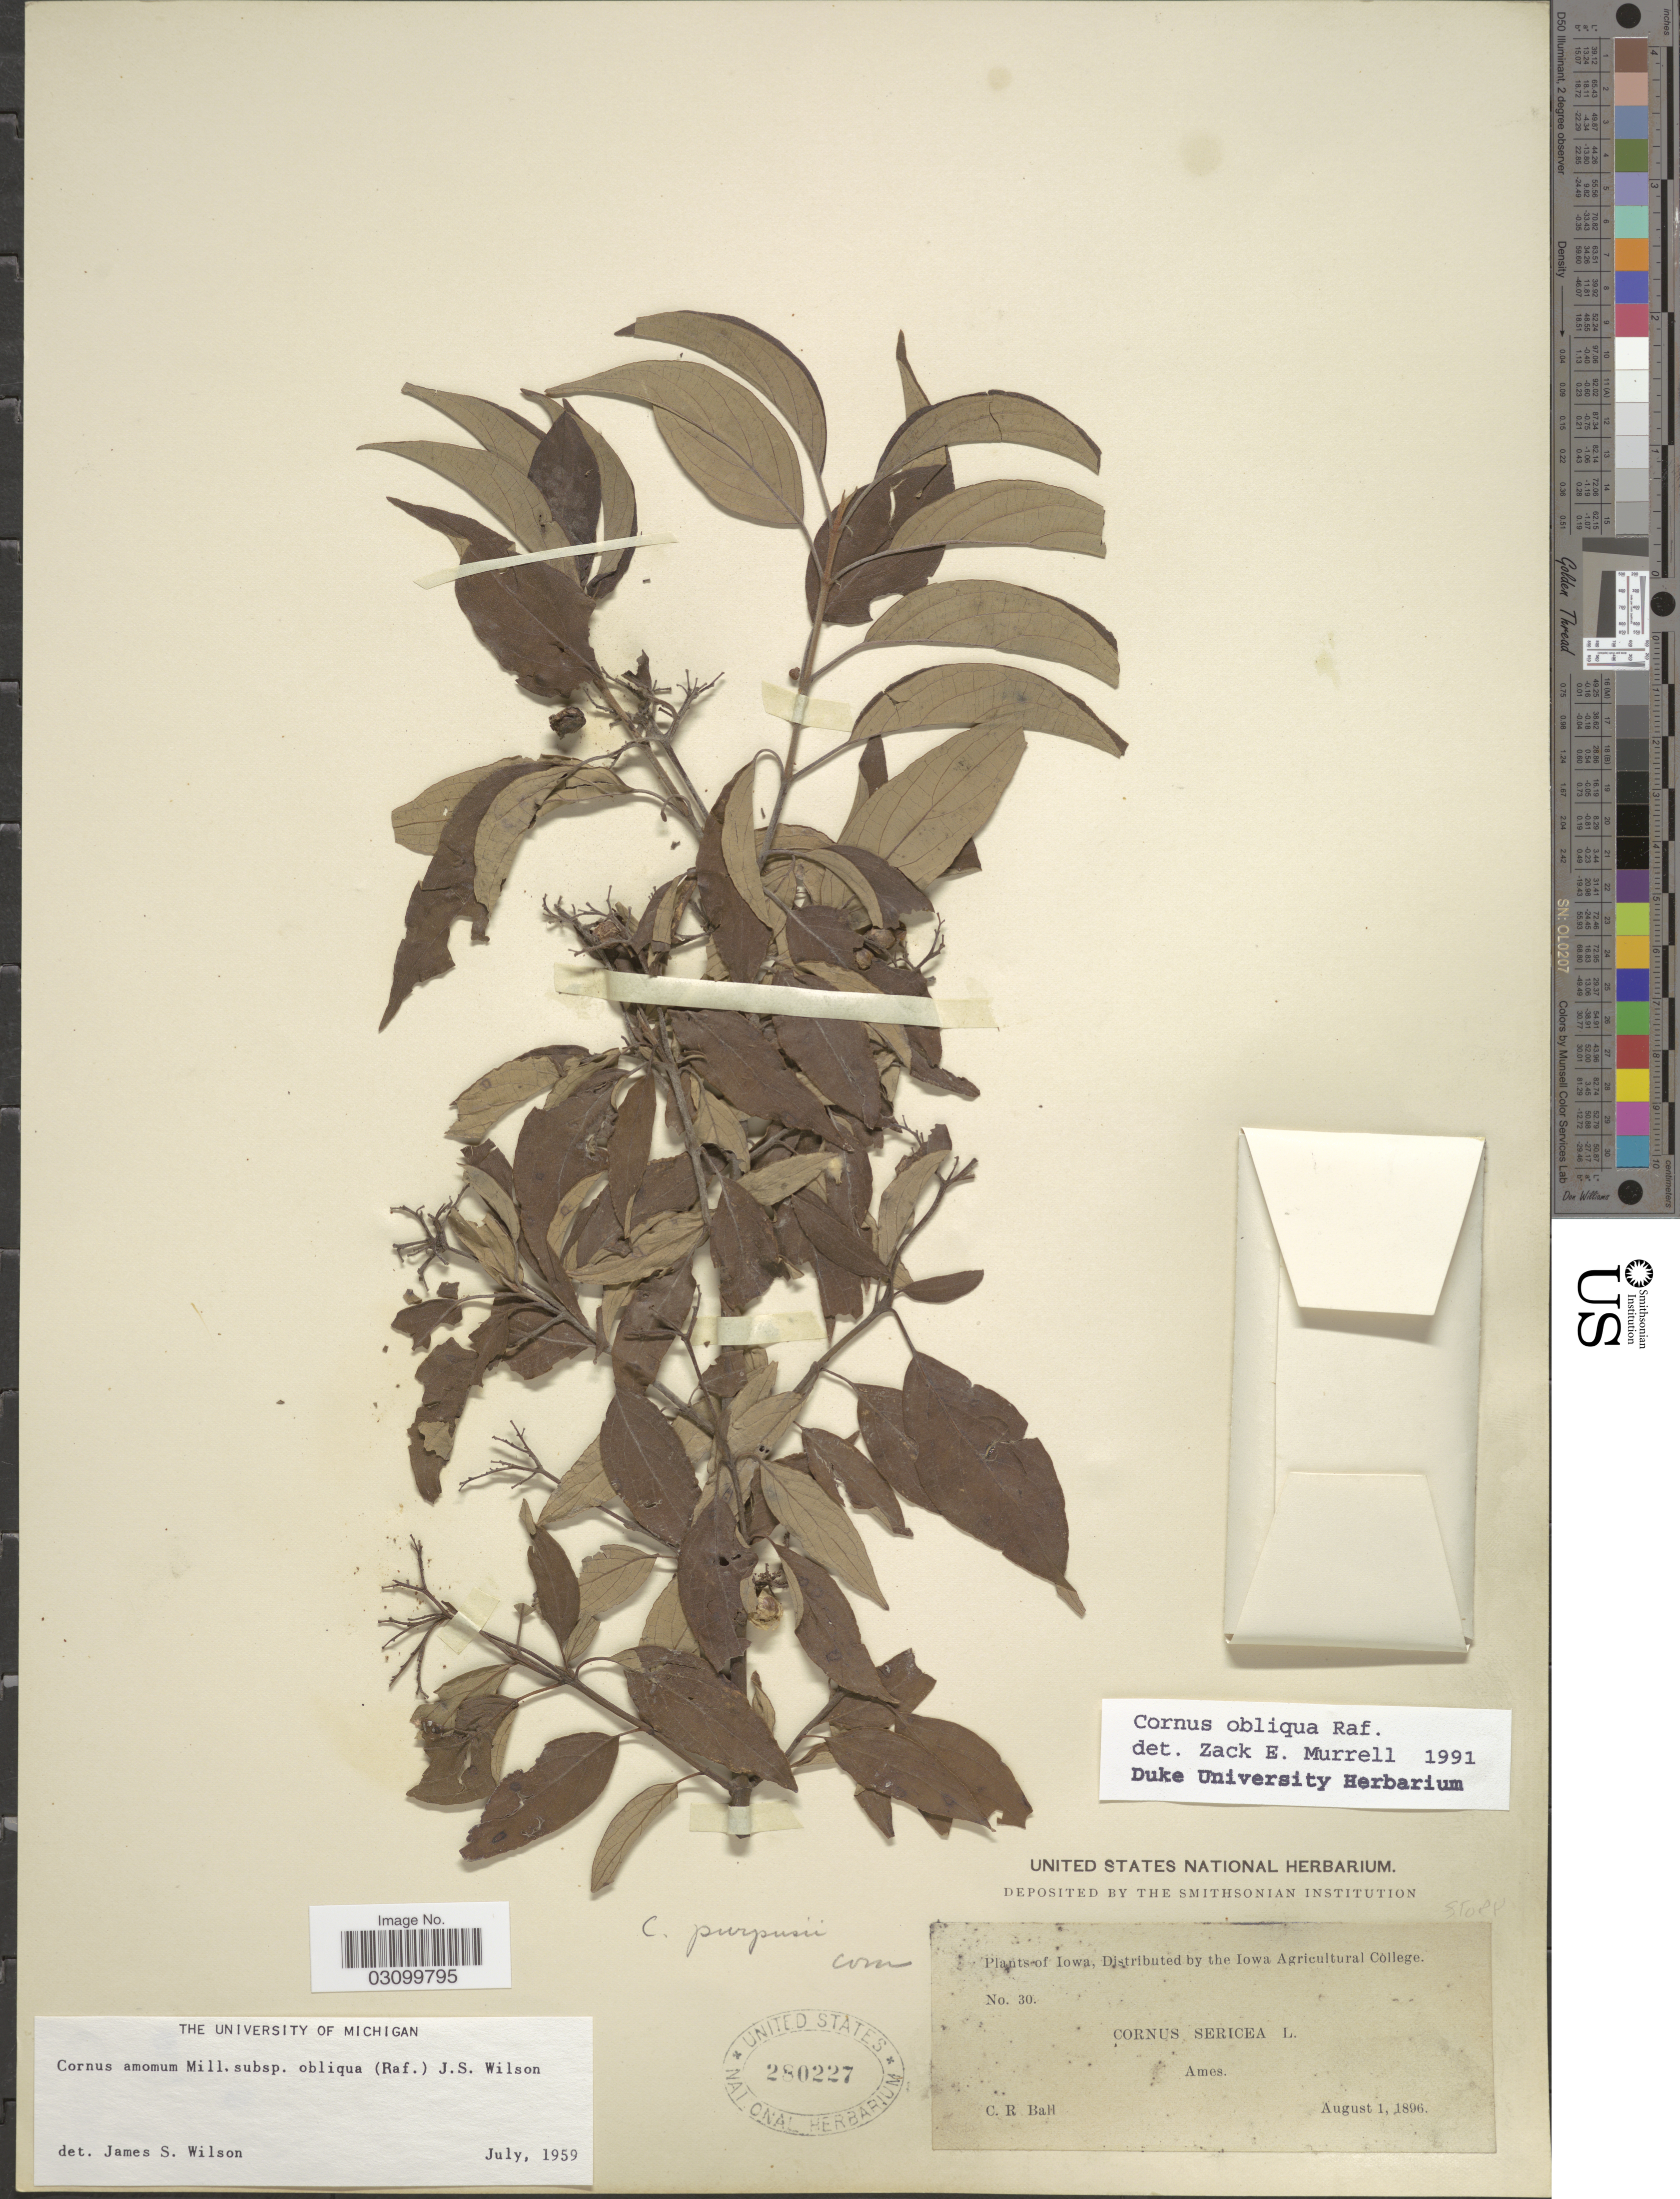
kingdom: Plantae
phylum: Tracheophyta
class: Magnoliopsida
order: Cornales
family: Cornaceae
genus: Cornus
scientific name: Cornus obliqua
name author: Raf.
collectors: C. R. Ball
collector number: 30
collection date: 1896-08-01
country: United States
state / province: Iowa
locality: Ames.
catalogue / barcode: US 280227